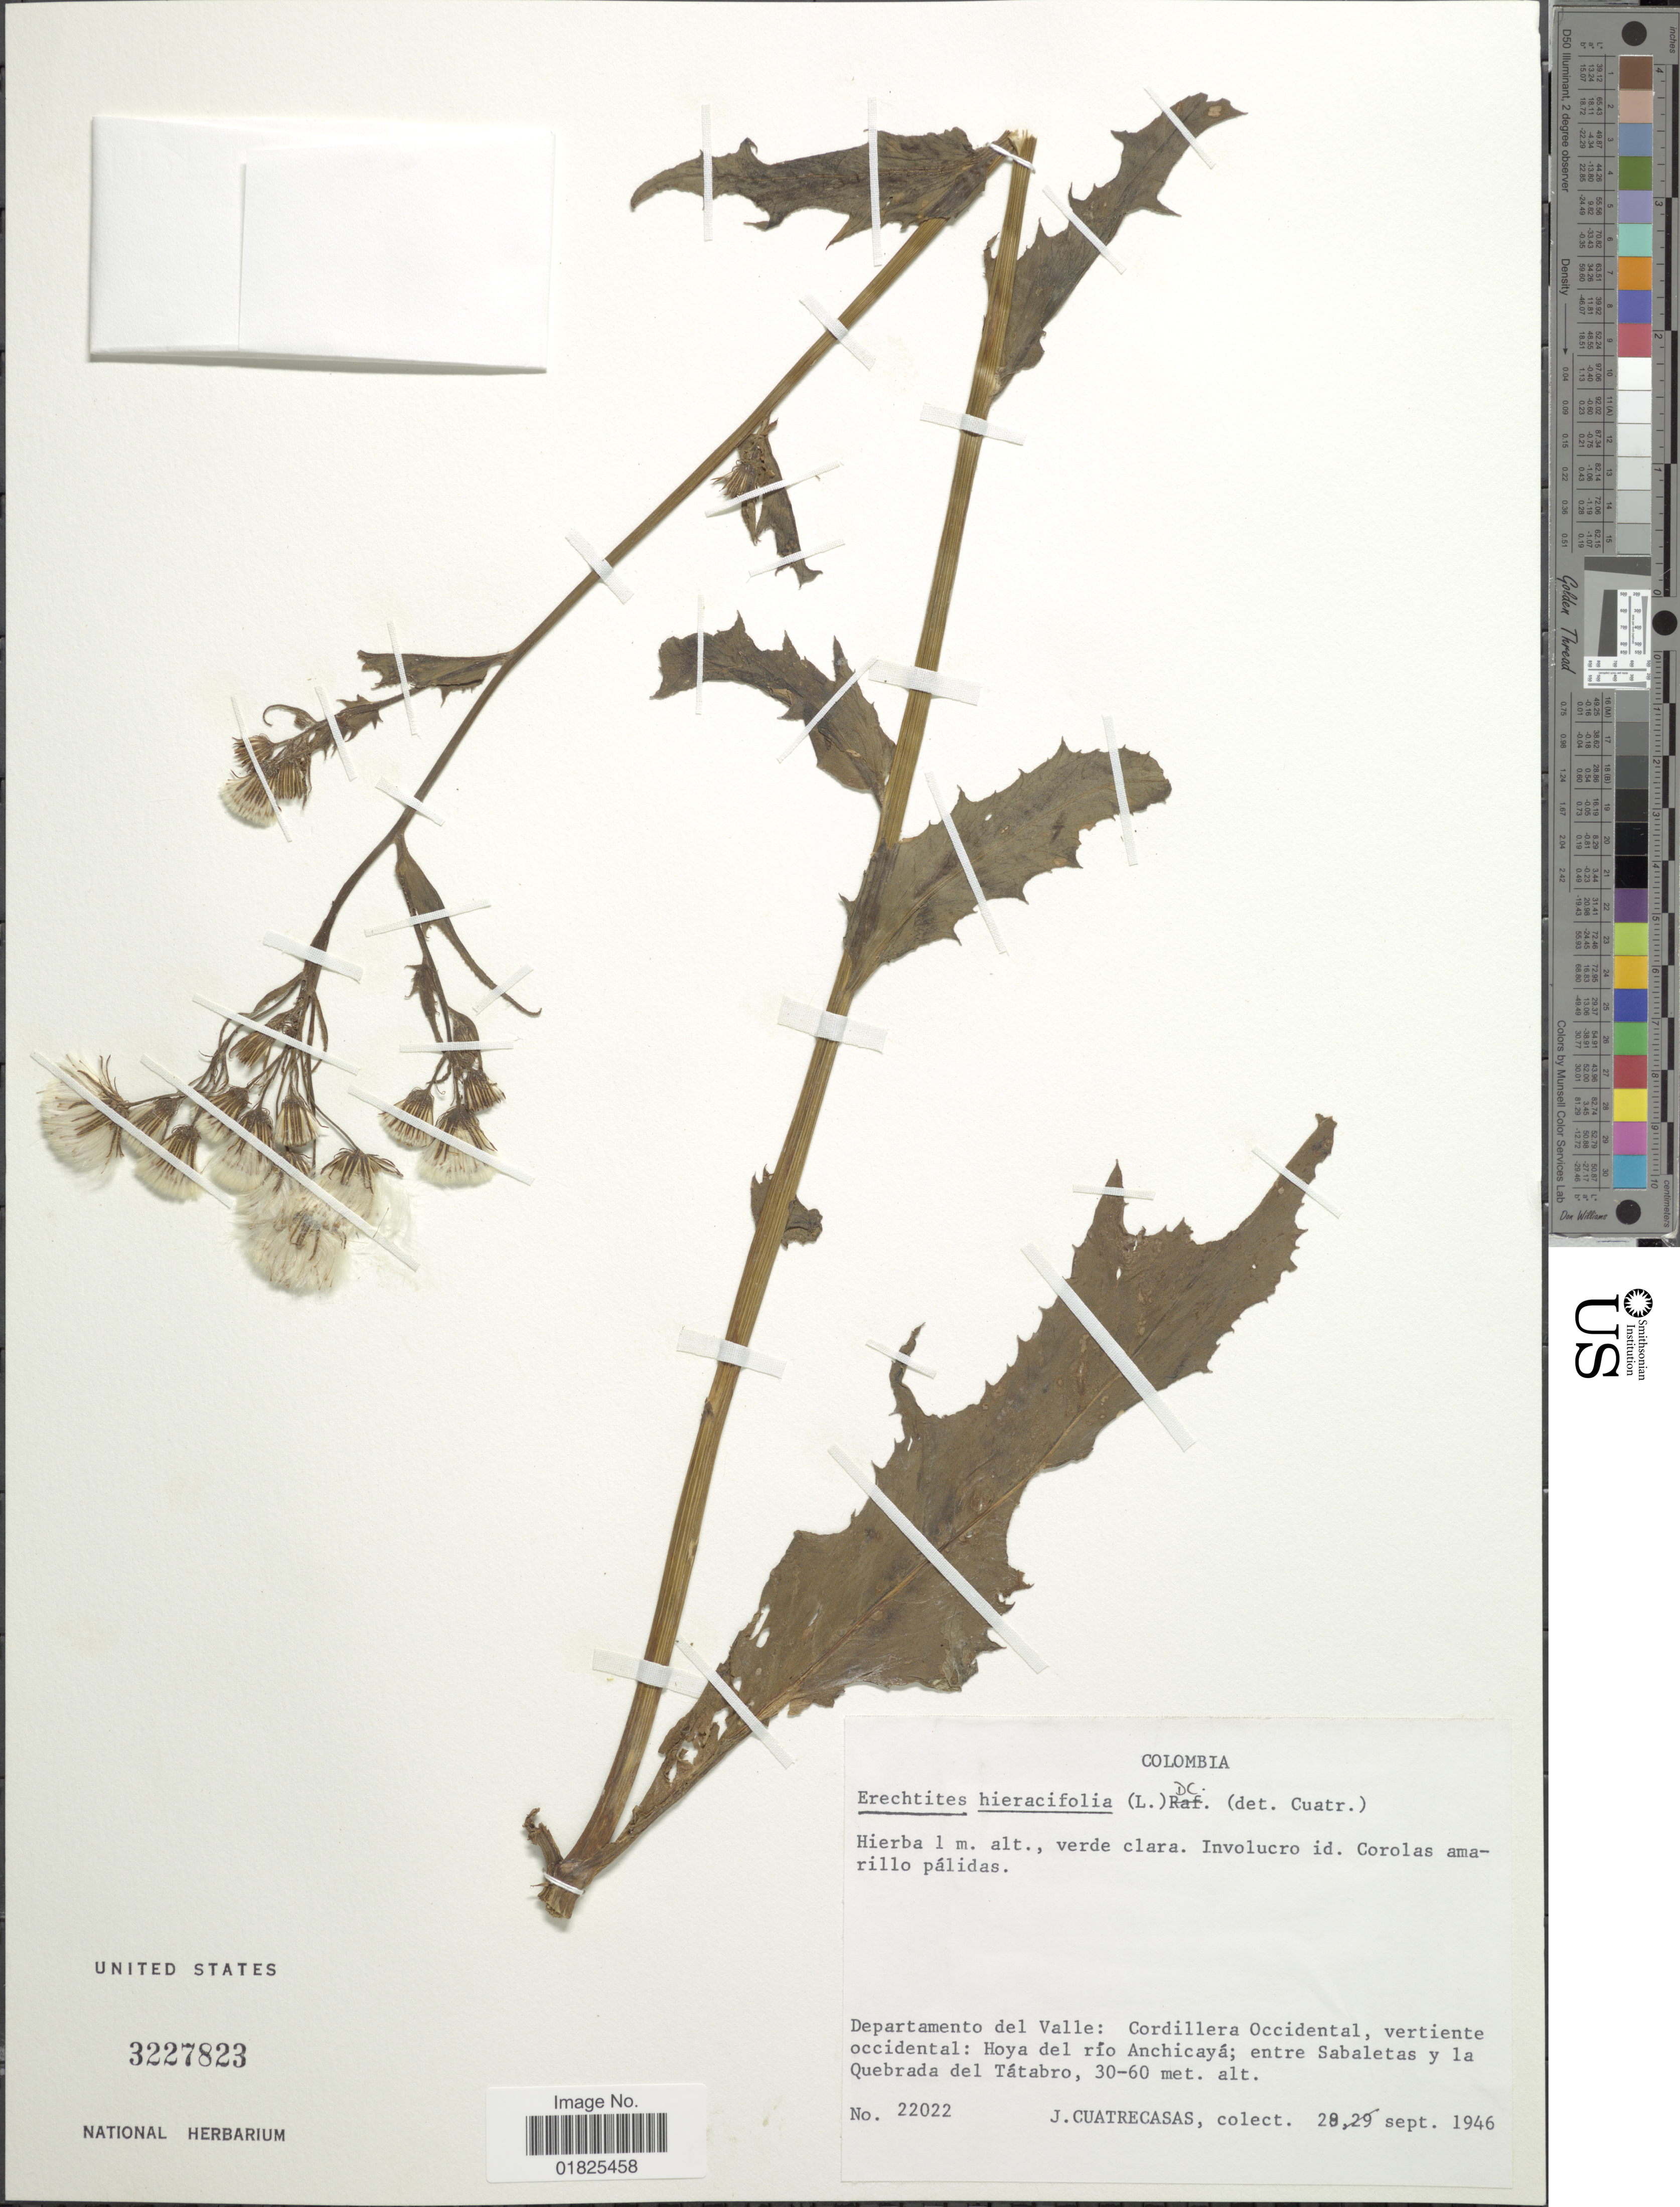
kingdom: Plantae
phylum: Tracheophyta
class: Magnoliopsida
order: Asterales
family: Asteraceae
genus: Erechtites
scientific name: Erechtites hieraciifolius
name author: (L.) Raf. ex DC.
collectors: J. Cuatrecasas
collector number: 22022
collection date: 1946-09-28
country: Colombia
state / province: Valle del Cauca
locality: Cordillera Occidental, vertiente occidental: Hoya del rio Anchicaya; entre Sabaletas y ;a Quebrada del Tatabro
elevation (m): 30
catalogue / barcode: US 3227823